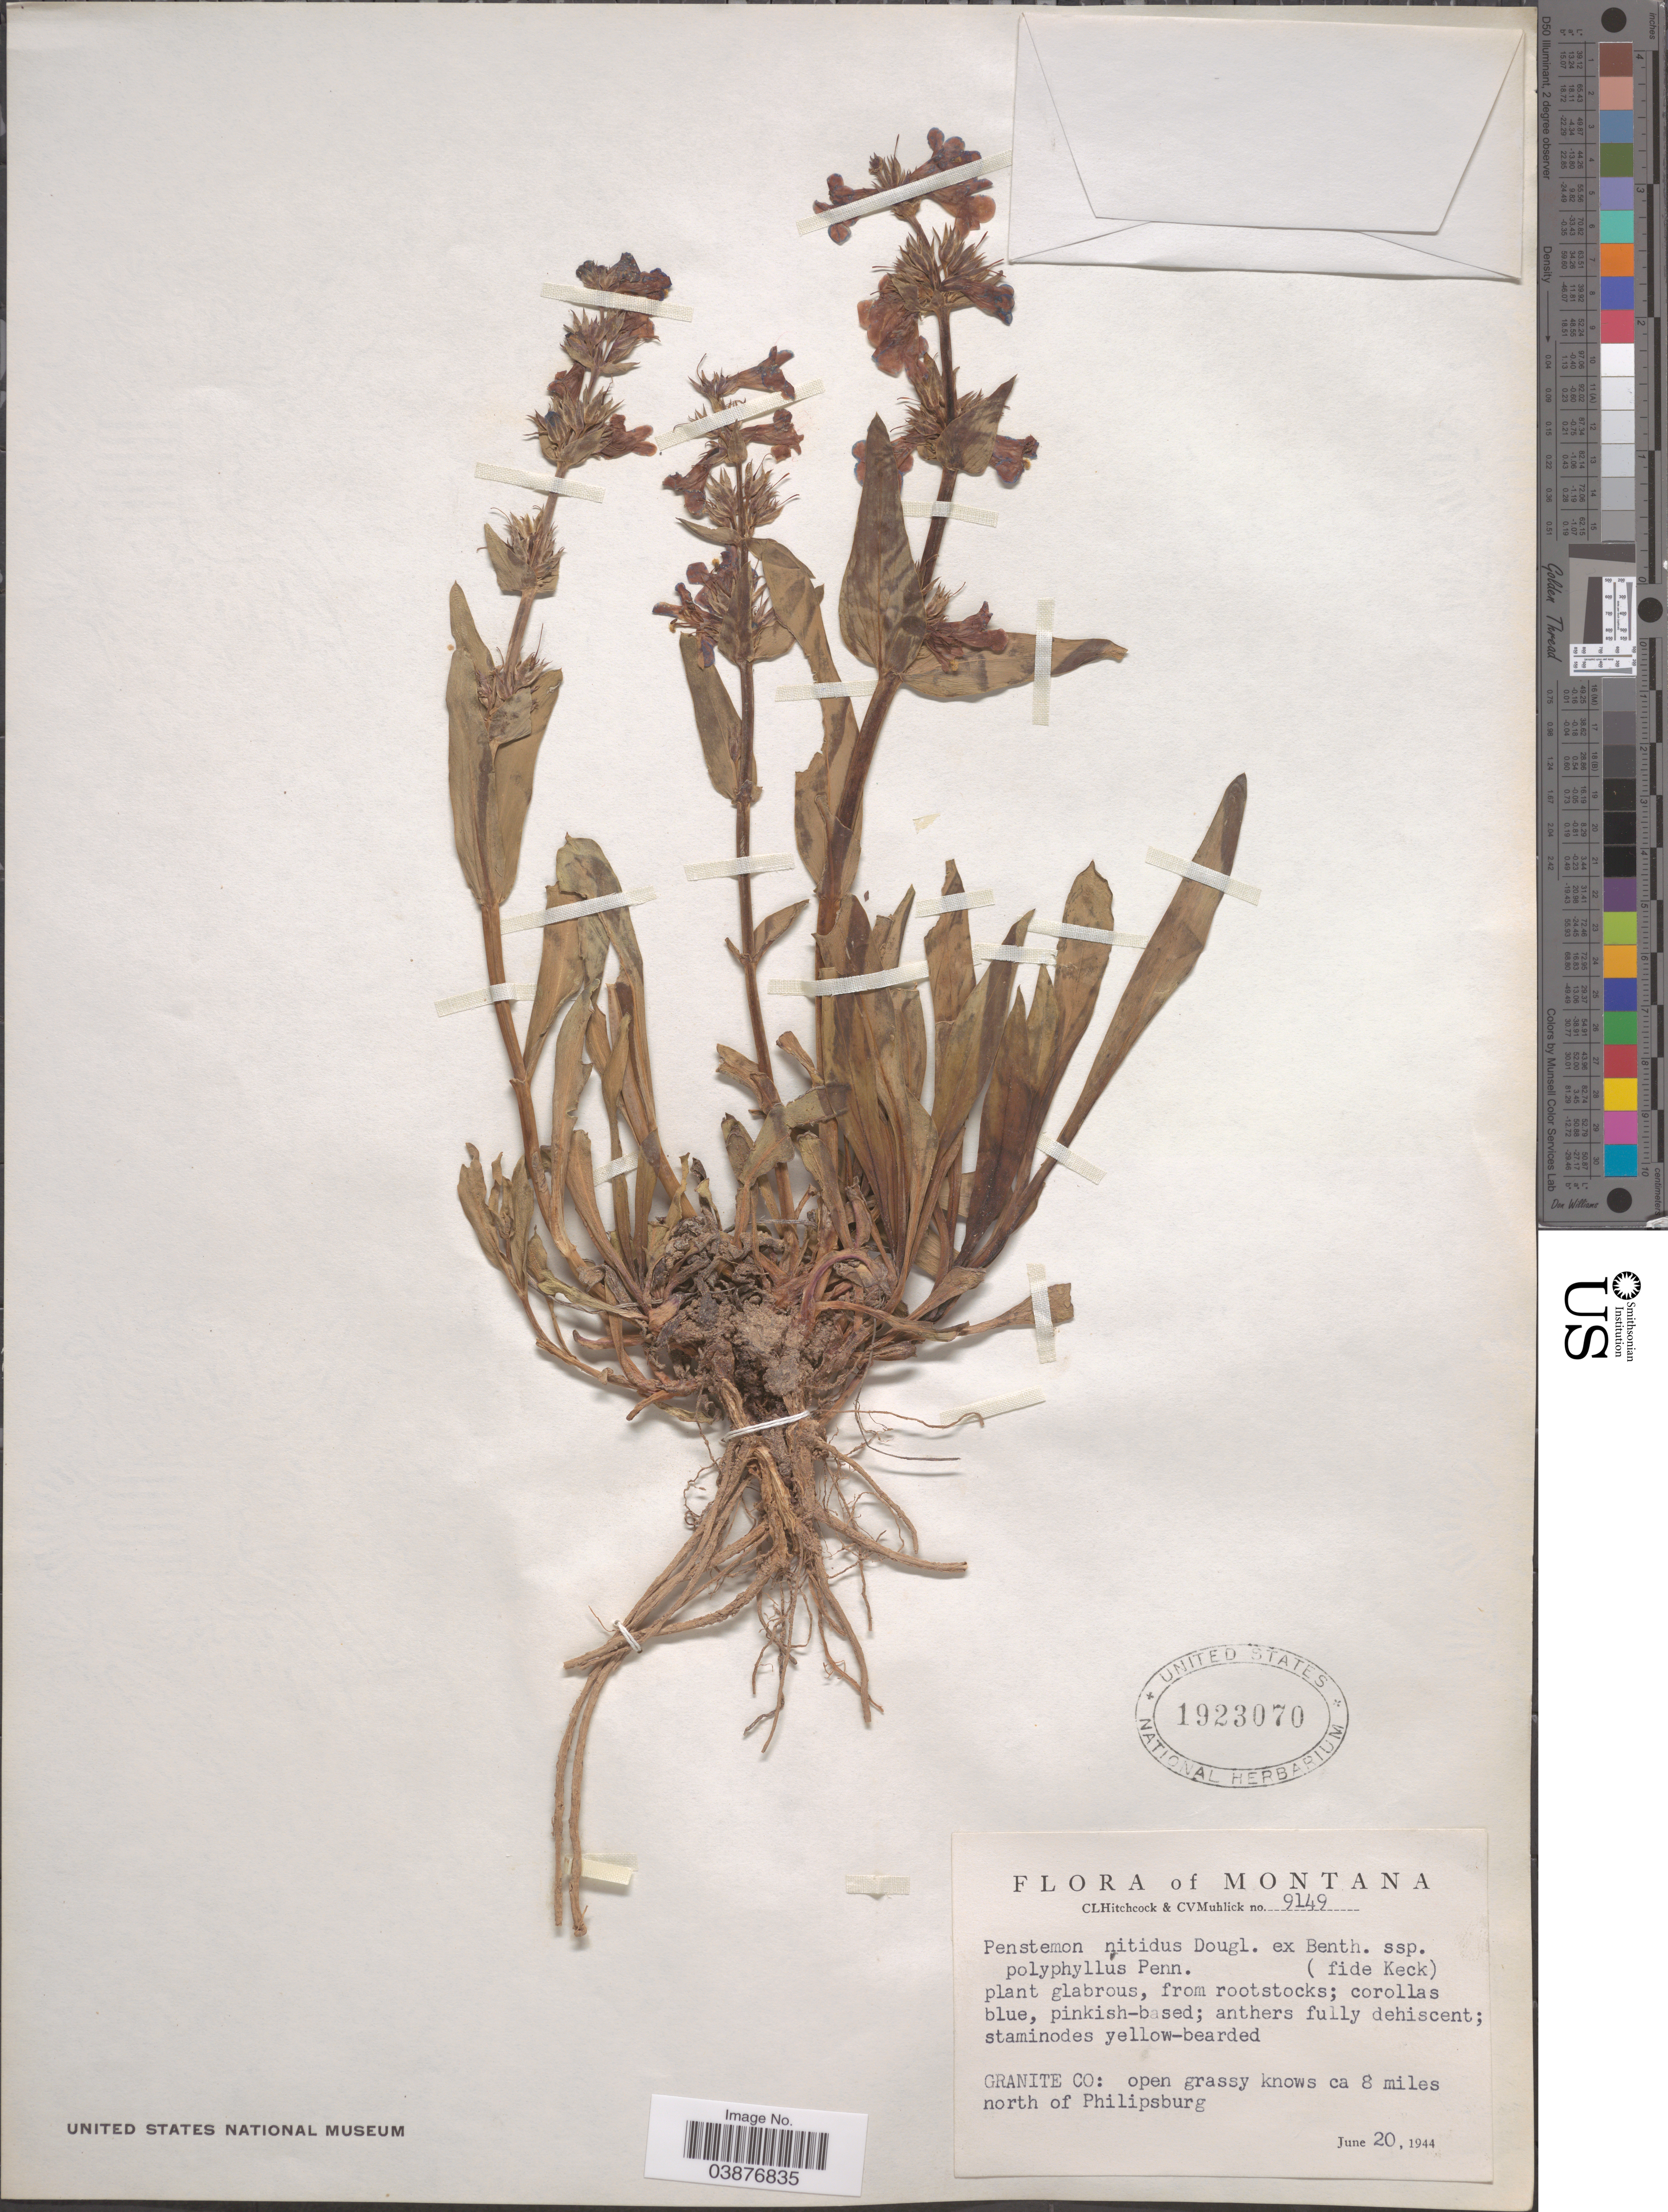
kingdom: Plantae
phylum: Tracheophyta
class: Magnoliopsida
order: Lamiales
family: Plantaginaceae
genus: Penstemon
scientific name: Penstemon nitidus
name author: Douglas ex Benth.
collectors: C. L. Hitchcock & C. V. Muhlick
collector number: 9149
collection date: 1944-06-20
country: United States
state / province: Montana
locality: Granite Co: ca 8 miles north of Philipsburg.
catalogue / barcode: US 1923070